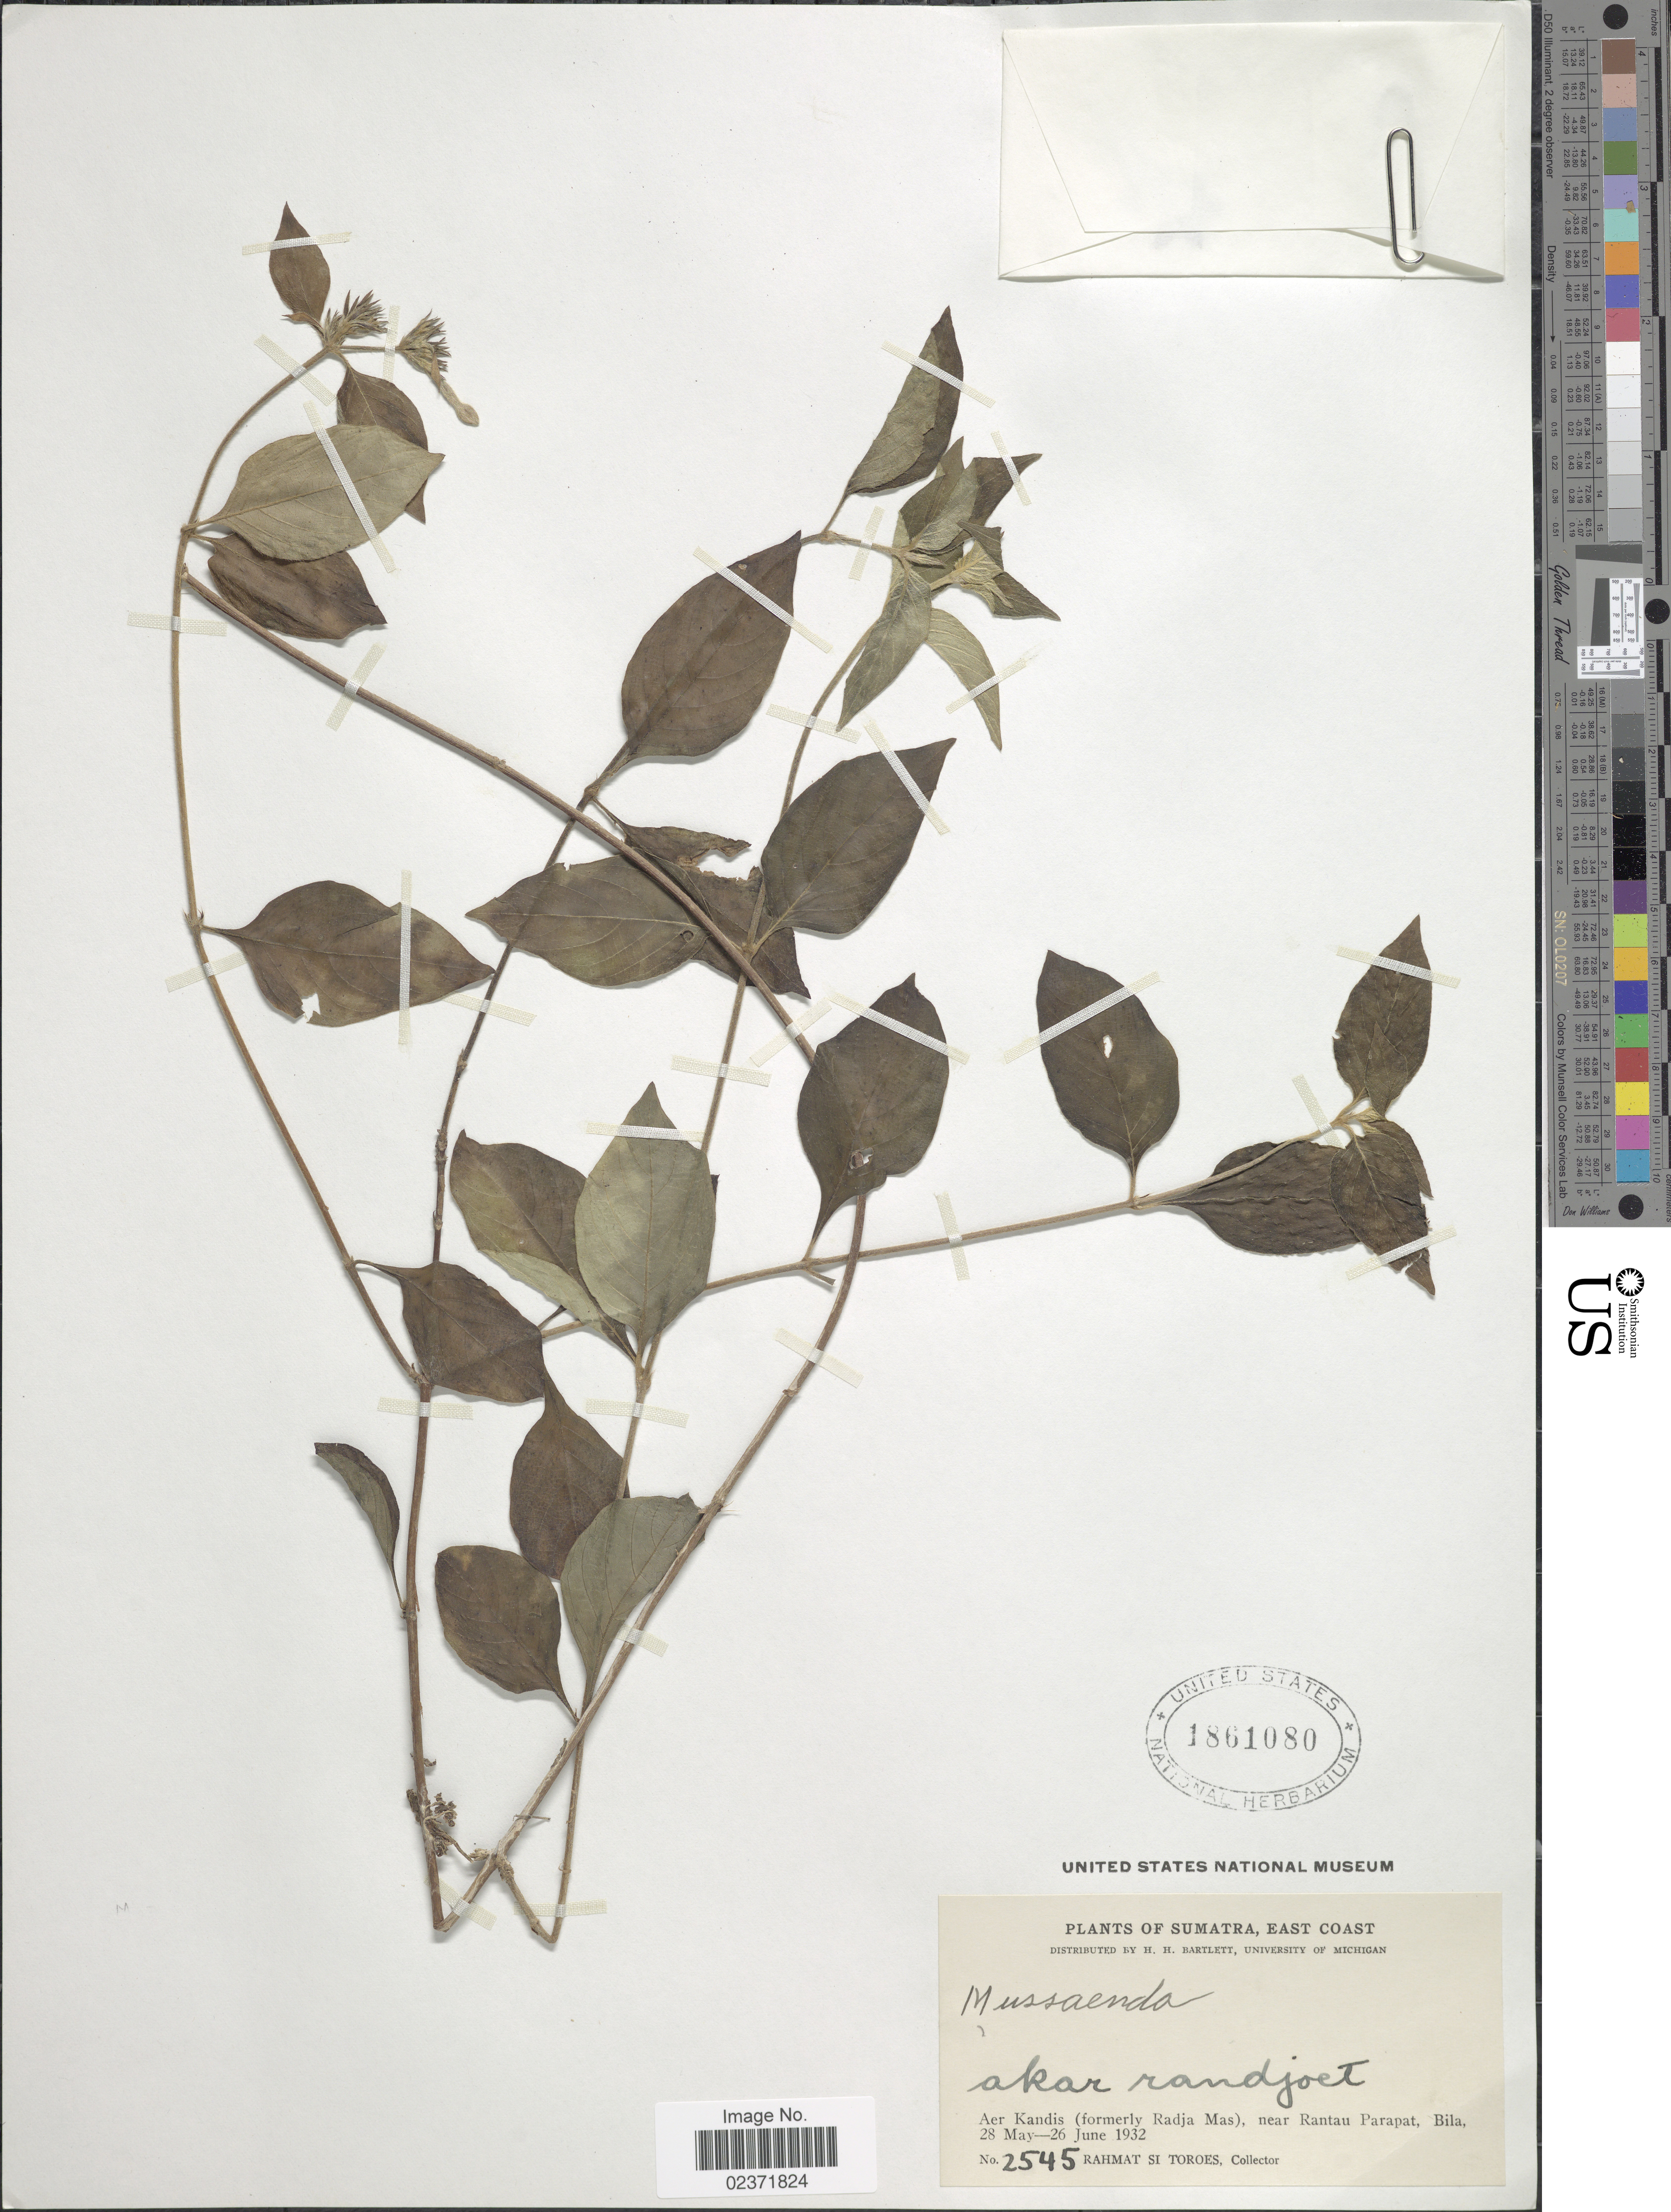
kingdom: Plantae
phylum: Tracheophyta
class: Magnoliopsida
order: Gentianales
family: Rubiaceae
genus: Mussaenda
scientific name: Mussaenda sp.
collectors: Rahmat Si Boeea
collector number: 2545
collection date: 1932-05-28/1932-06-26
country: Indonesia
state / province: Sumatra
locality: East Coast, Aer Kandis (formerly Radja Mas), near Rantau Parapat, Bila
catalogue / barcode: US 1861080